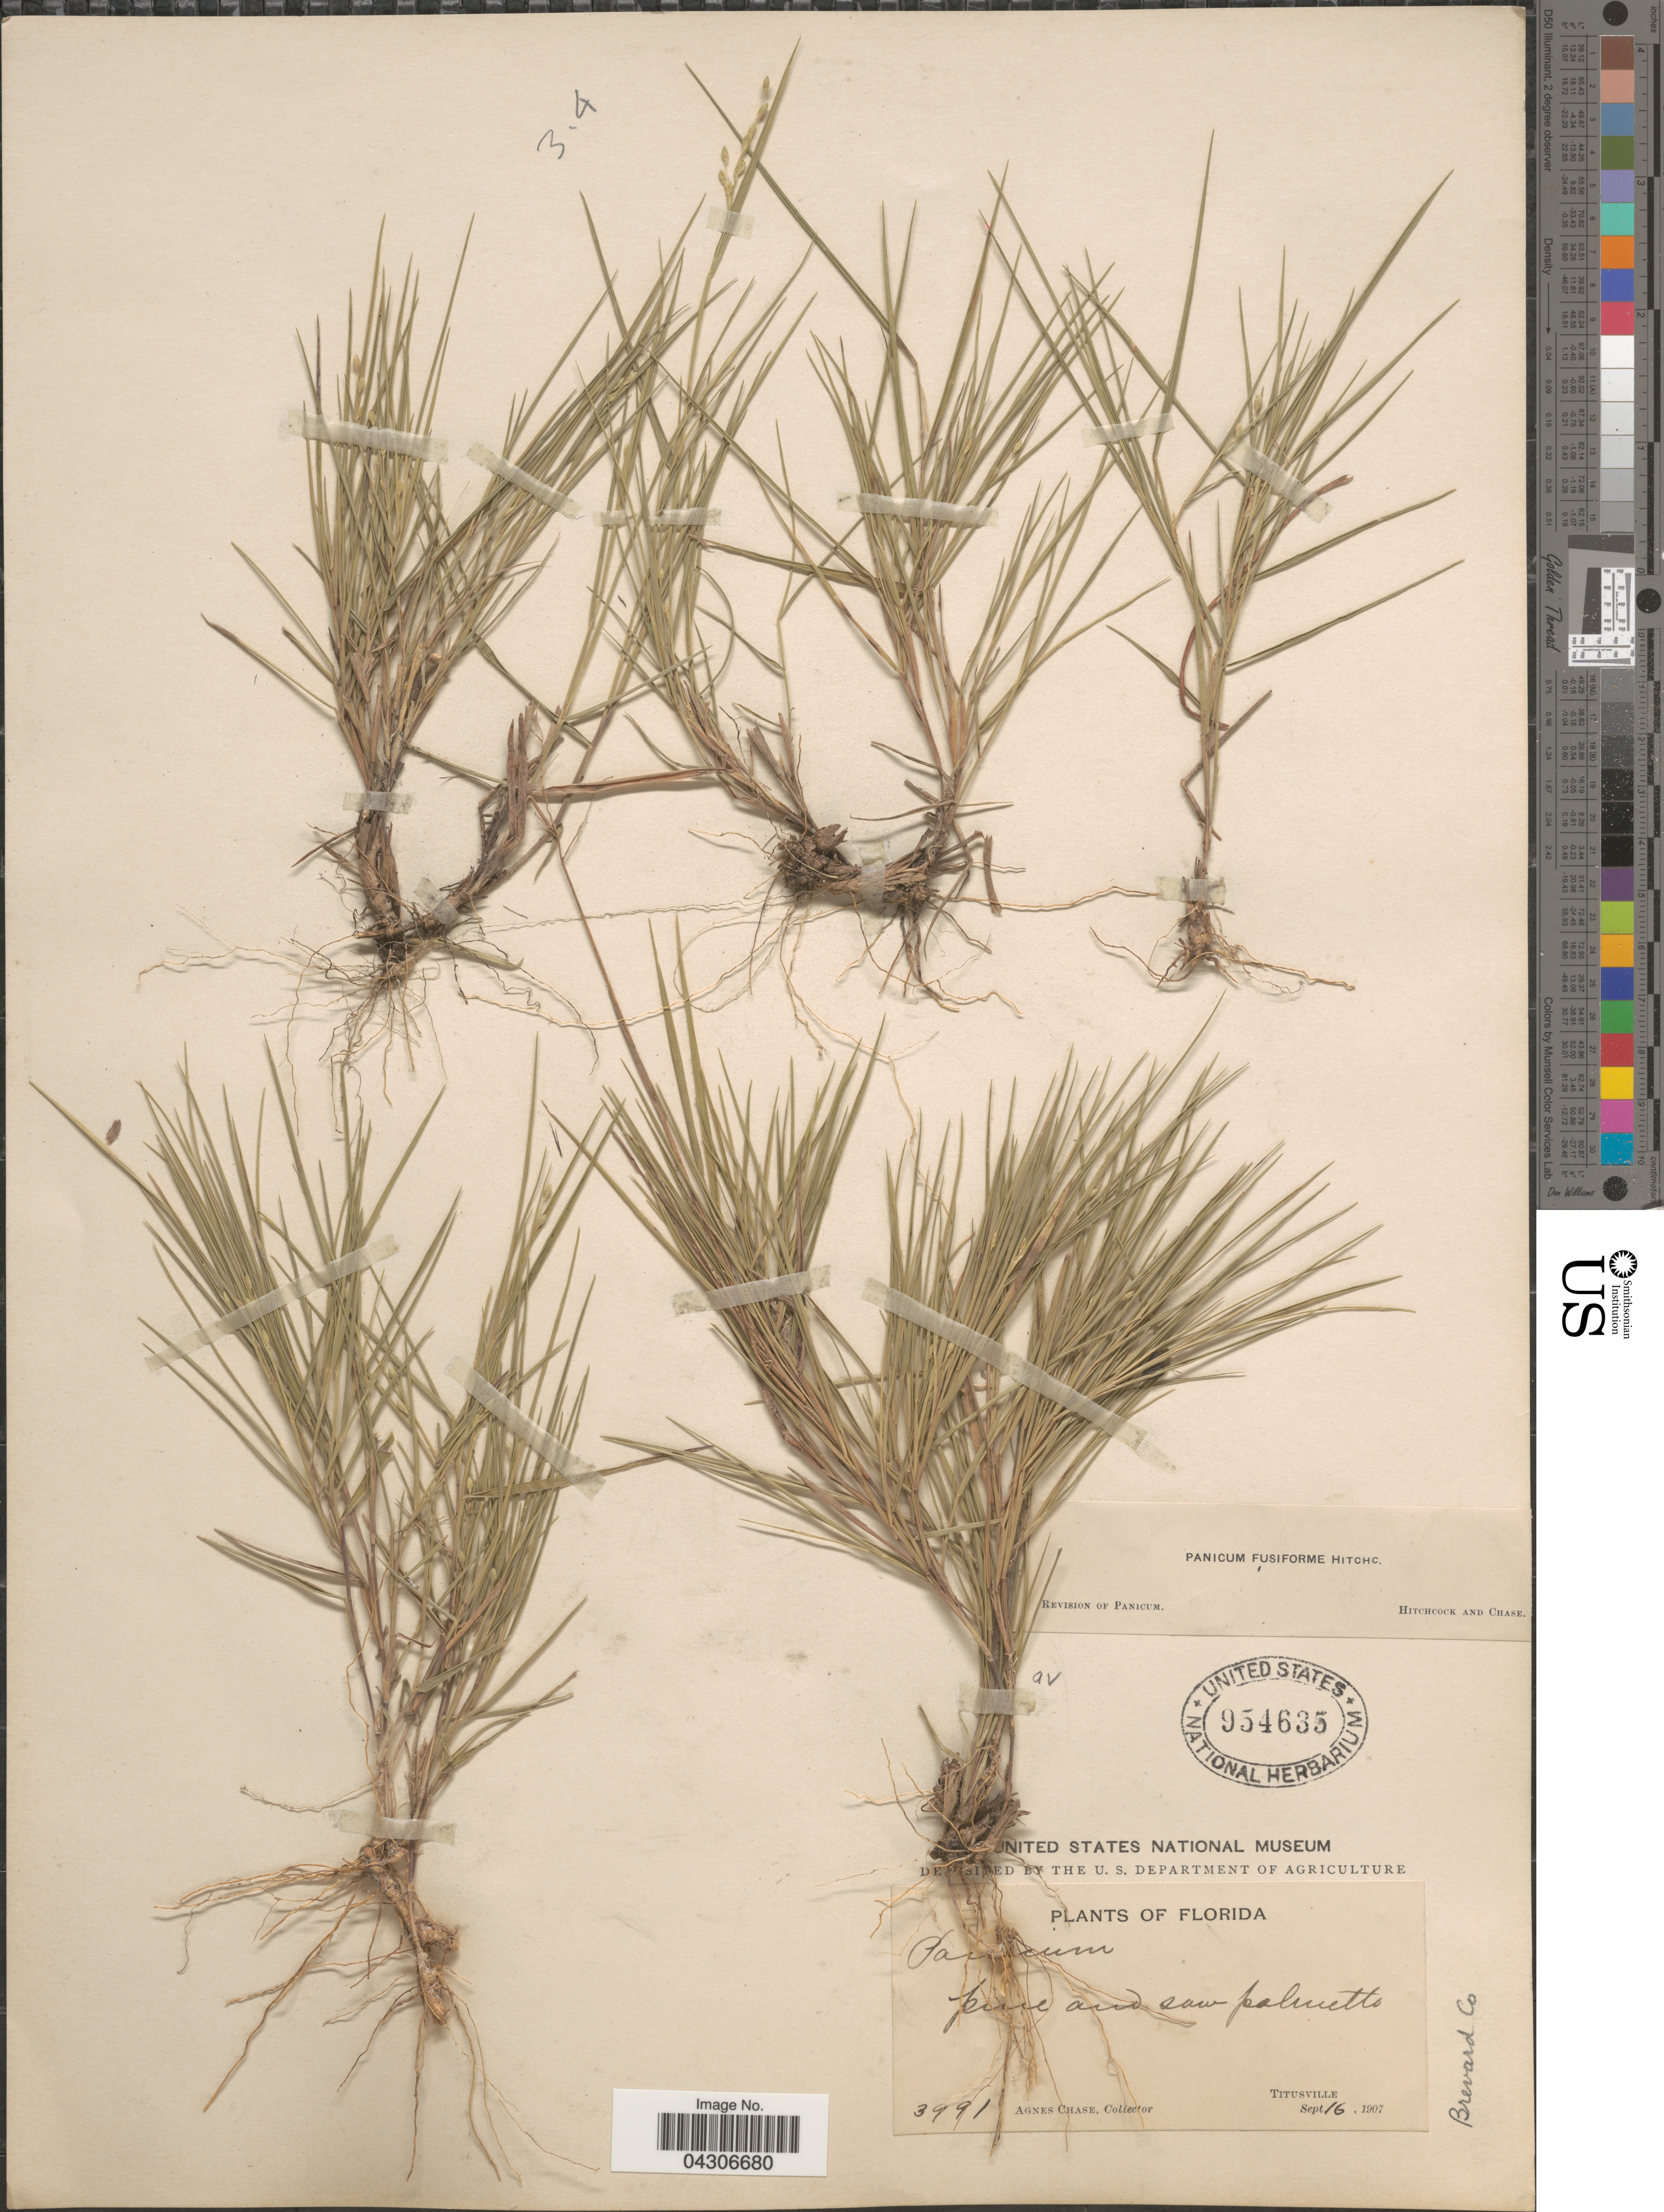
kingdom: Plantae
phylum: Tracheophyta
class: Liliopsida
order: Poales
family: Poaceae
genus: Dichanthelium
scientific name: Dichanthelium aciculare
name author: (Desv. ex Poir.) Gould & C.A. Clark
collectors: A. Chase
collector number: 3991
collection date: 1907-09-16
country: United States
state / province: Florida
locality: Titusville. Brevard Co.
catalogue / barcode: US 954635